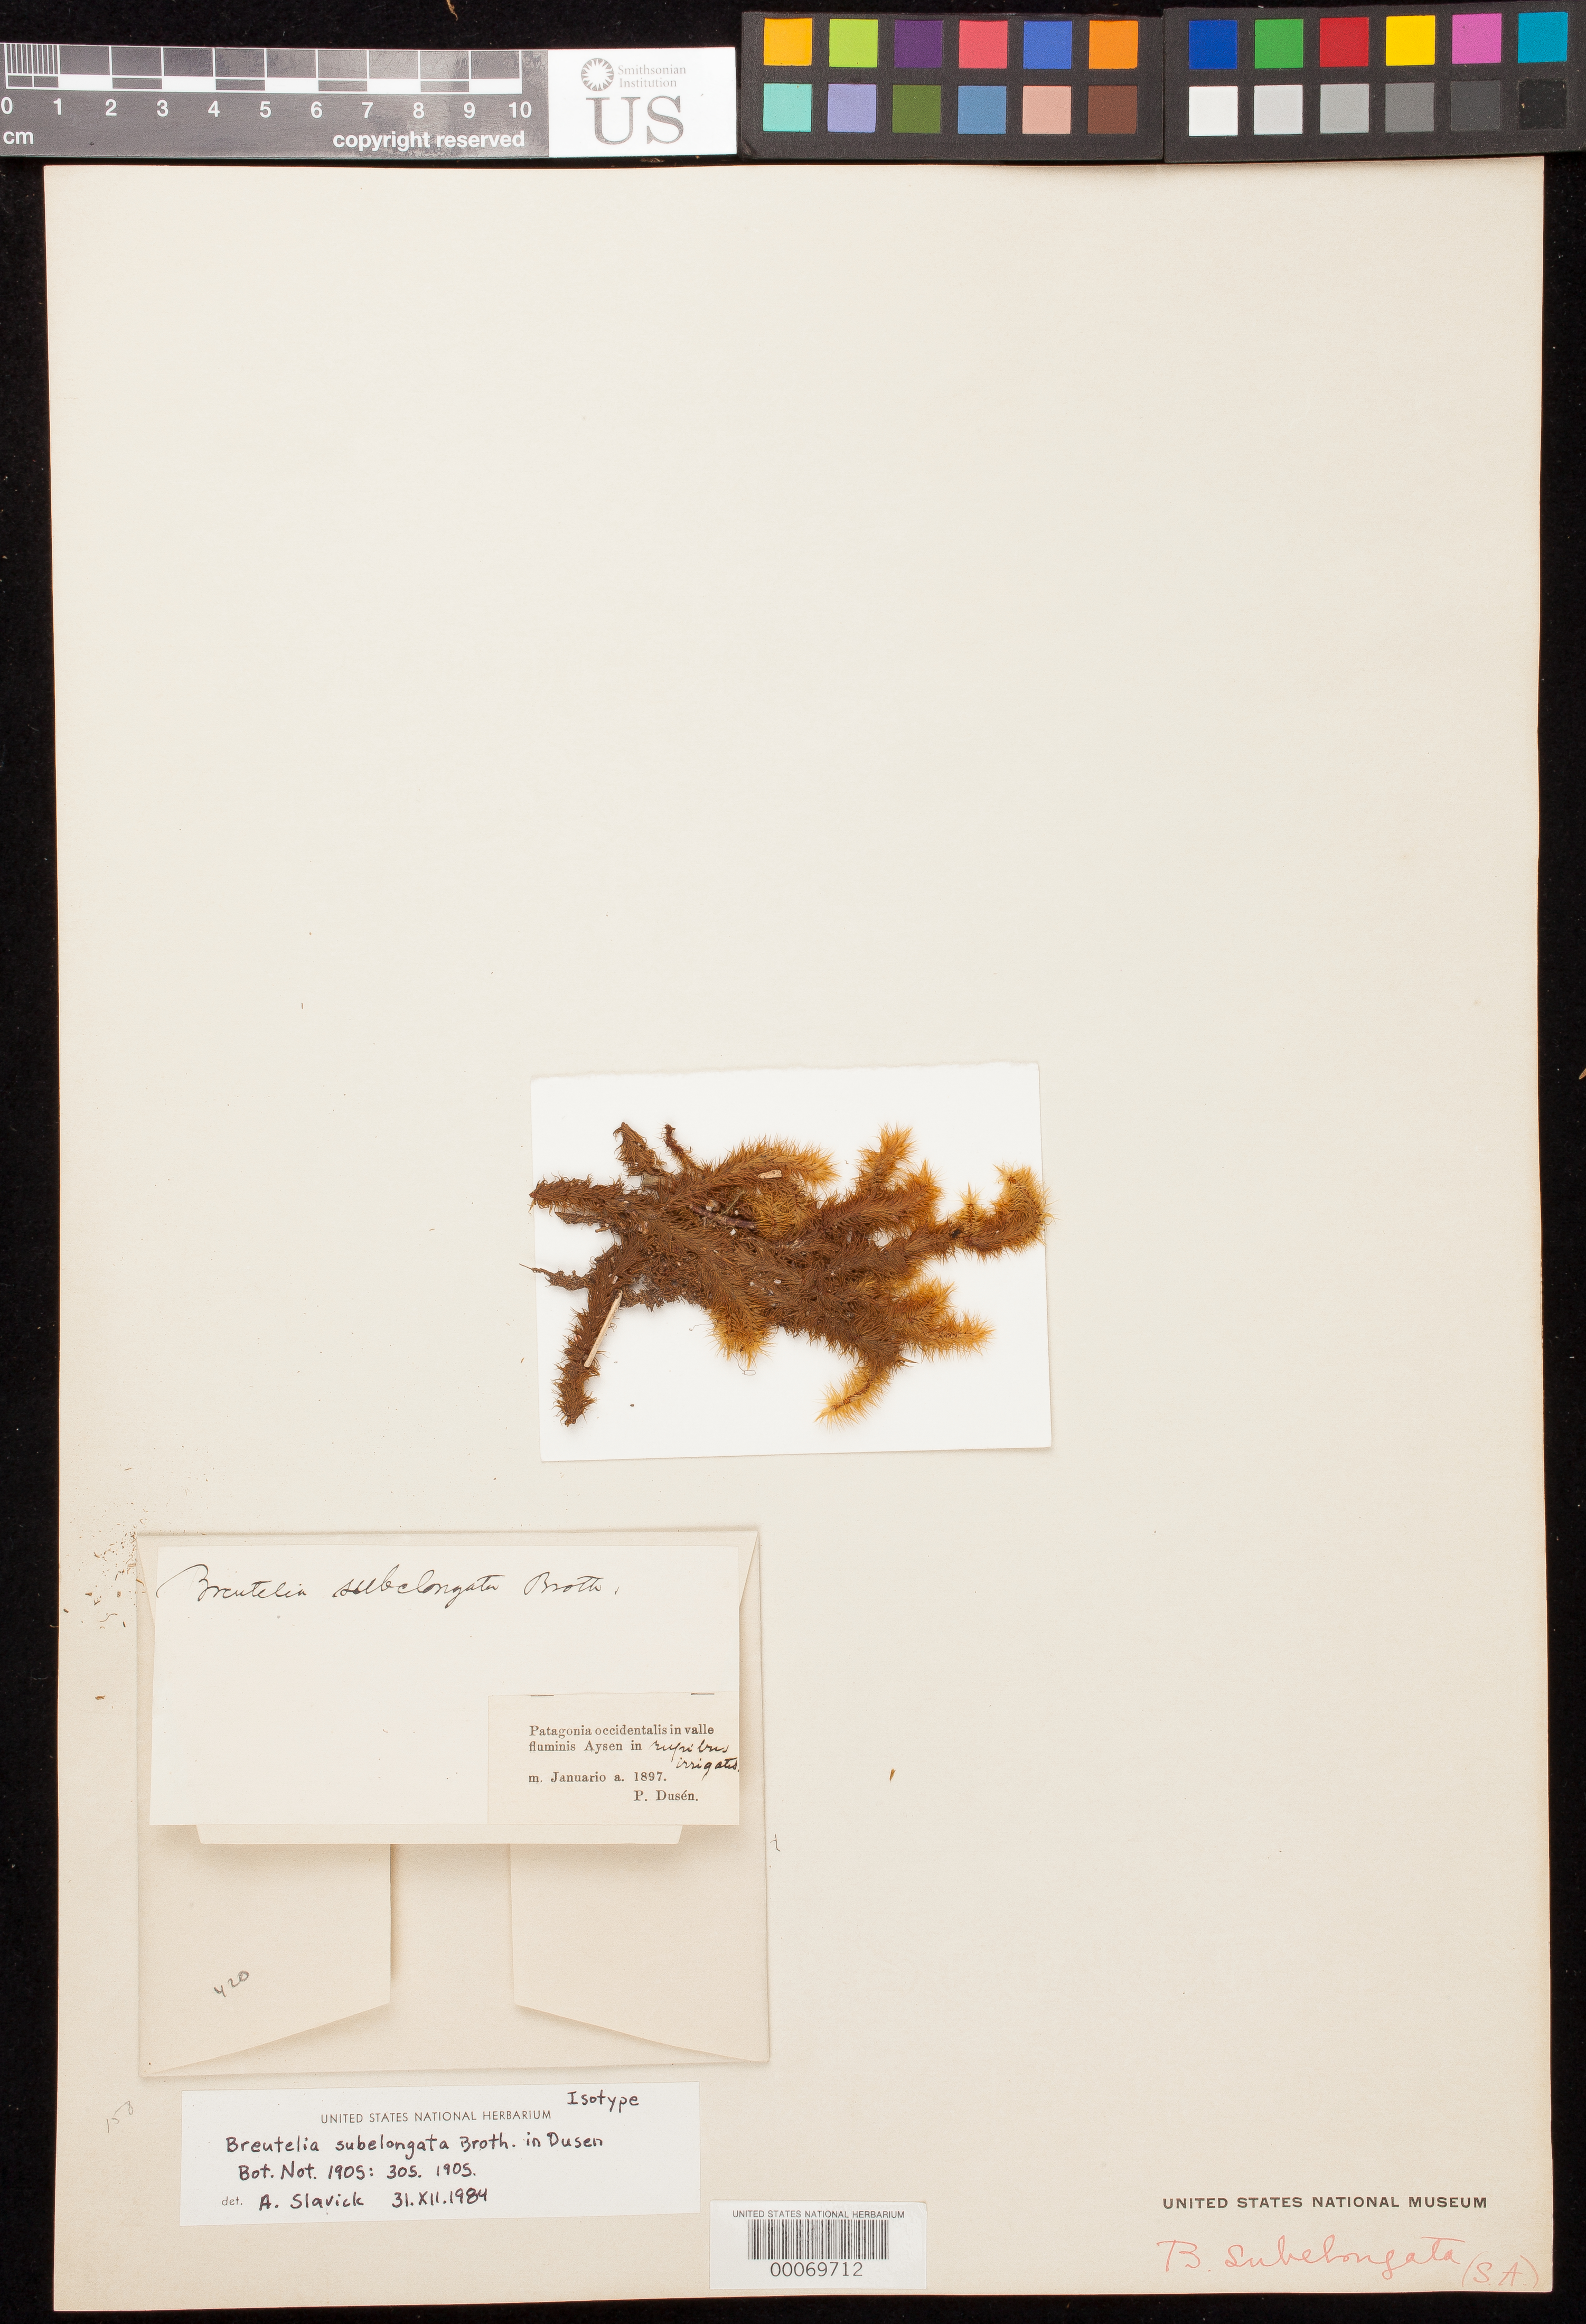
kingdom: Plantae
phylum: Bryophyta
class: Bryopsida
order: Bartramiales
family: Bartramiaceae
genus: Breutelia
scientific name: Breutelia subelongata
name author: Broth. in Dusén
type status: Isotype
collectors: P. Dusén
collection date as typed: Jan 1897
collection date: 1897-01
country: Chile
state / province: Aisén (XI)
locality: W Patagonia, in Aysen River Valley.